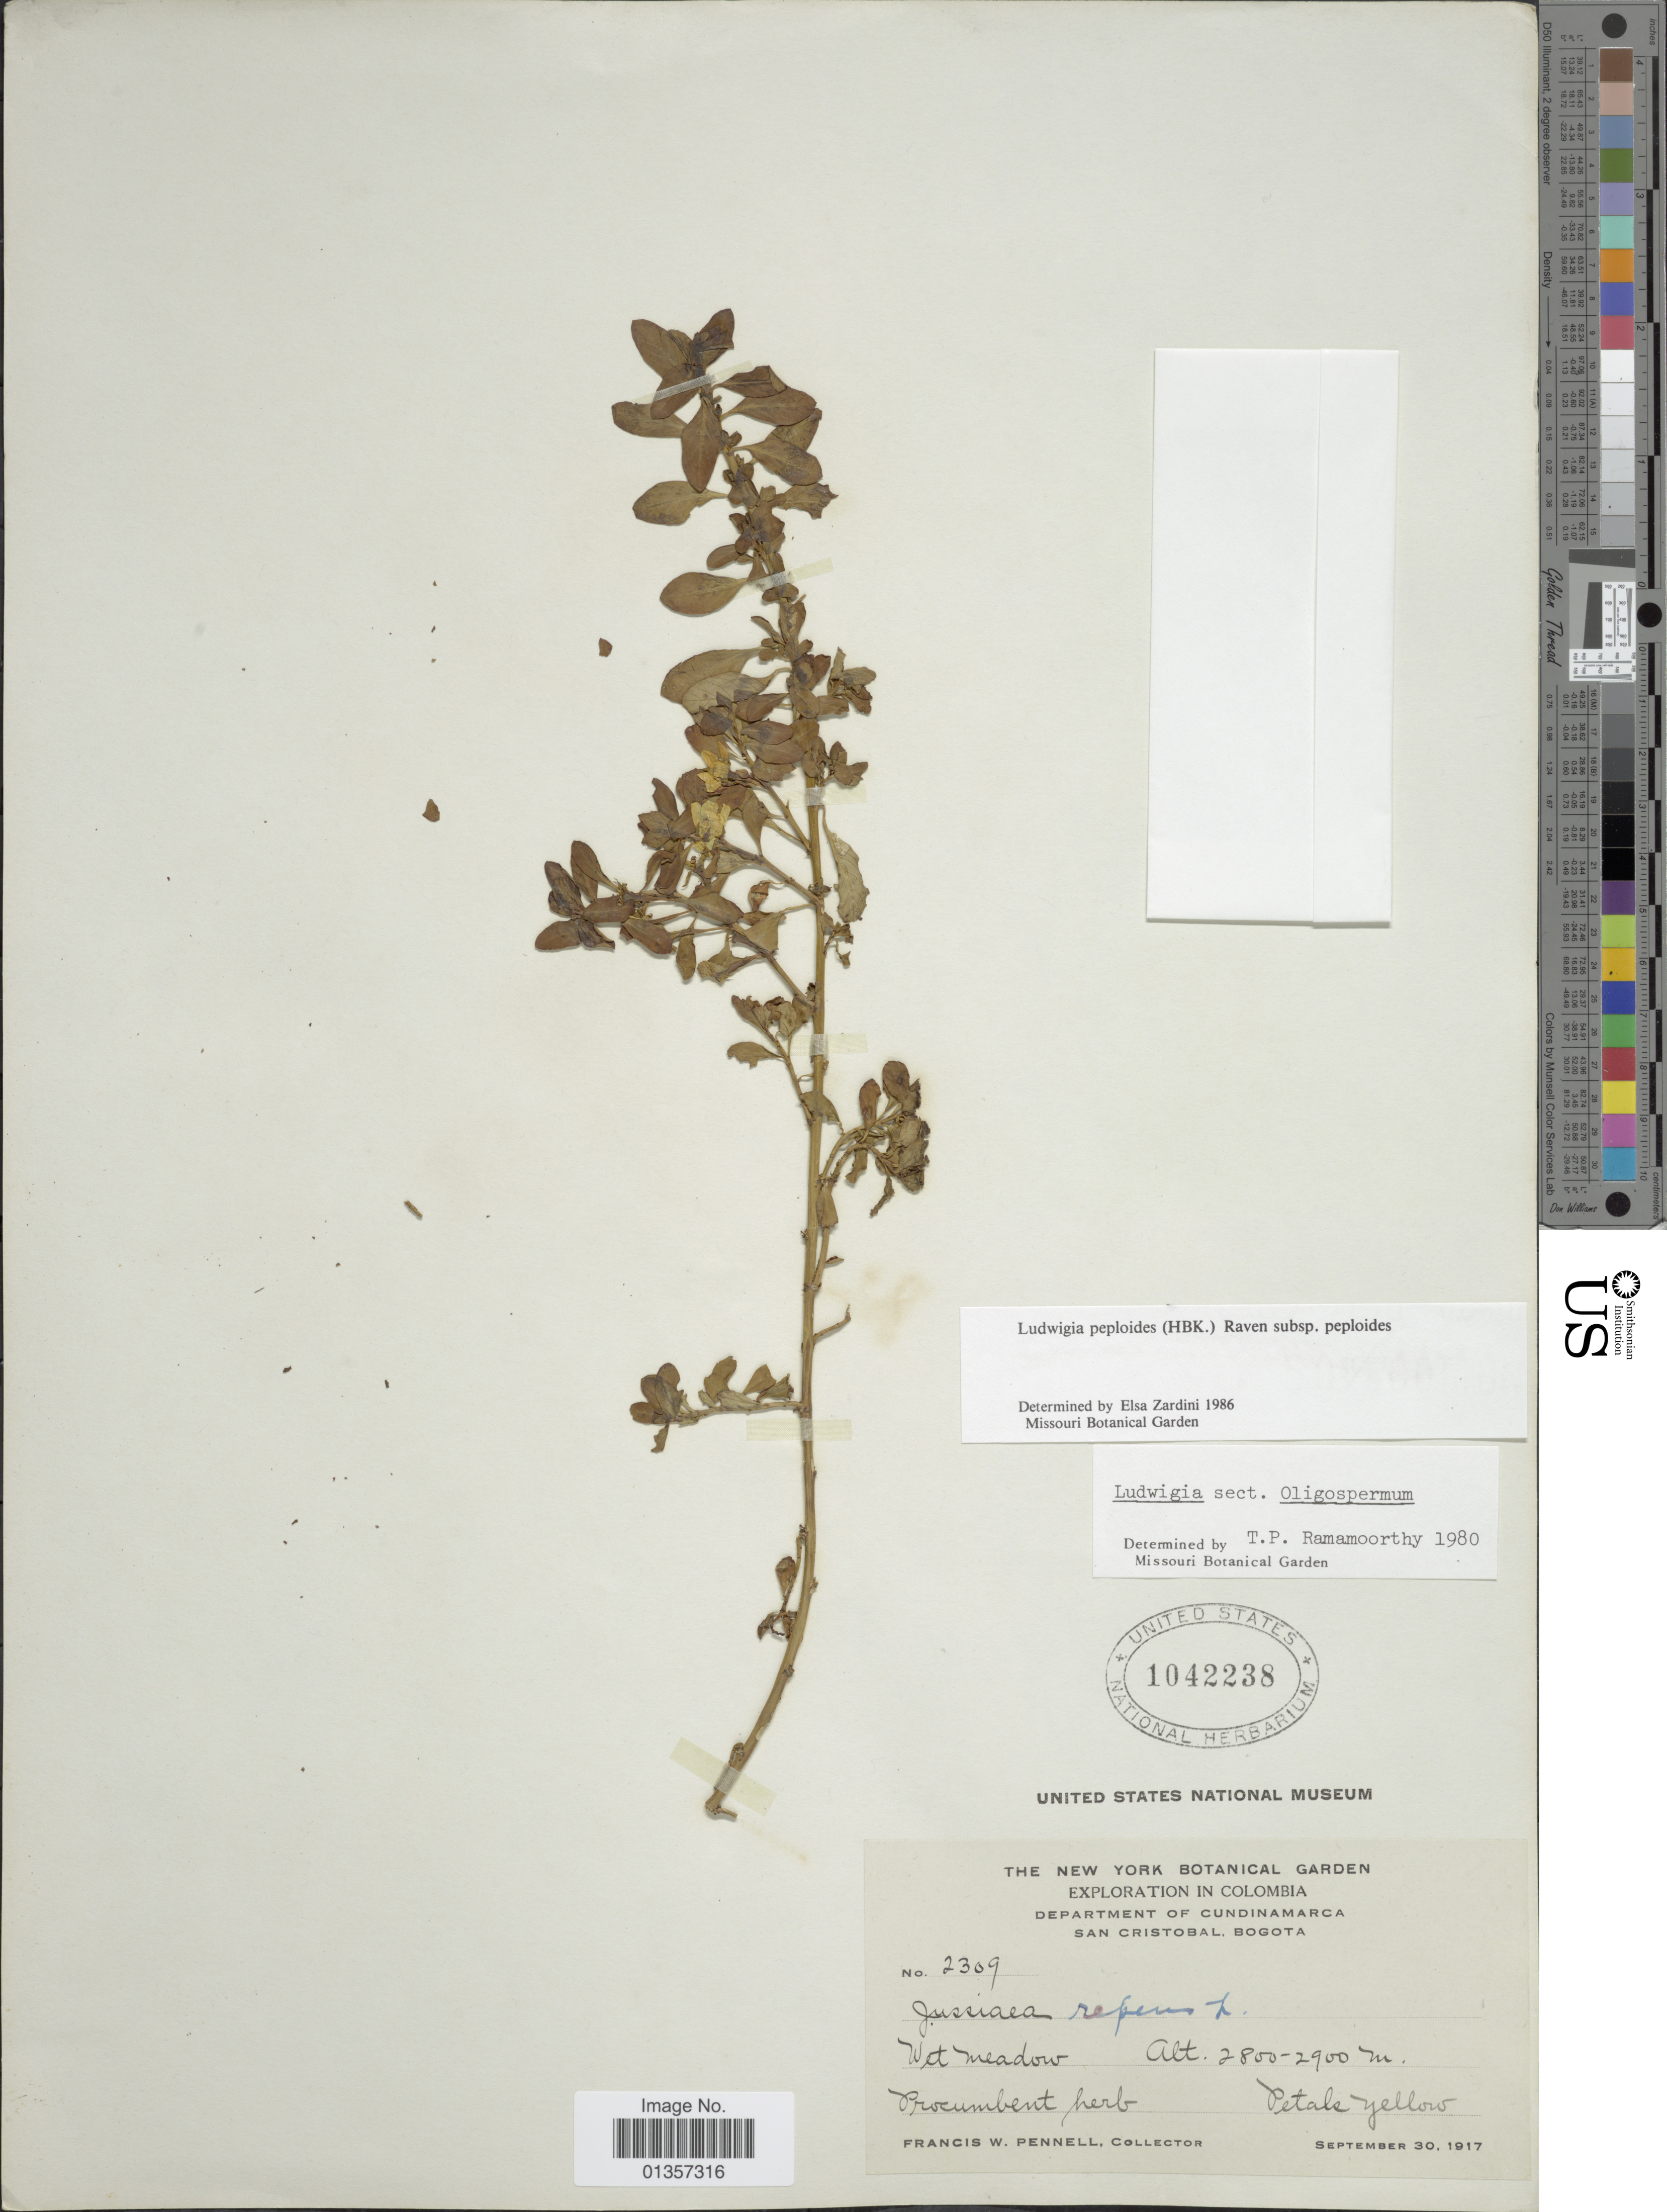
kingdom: Plantae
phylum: Tracheophyta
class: Magnoliopsida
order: Myrtales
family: Onagraceae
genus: Ludwigia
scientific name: Ludwigia peploides subsp. peploides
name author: (Kunth) P.H. Raven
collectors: F. W. Pennell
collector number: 2309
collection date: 1917-09-30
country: Colombia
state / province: Cundinamarca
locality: San Cristobal, Bogota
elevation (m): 2800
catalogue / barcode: US 1042238